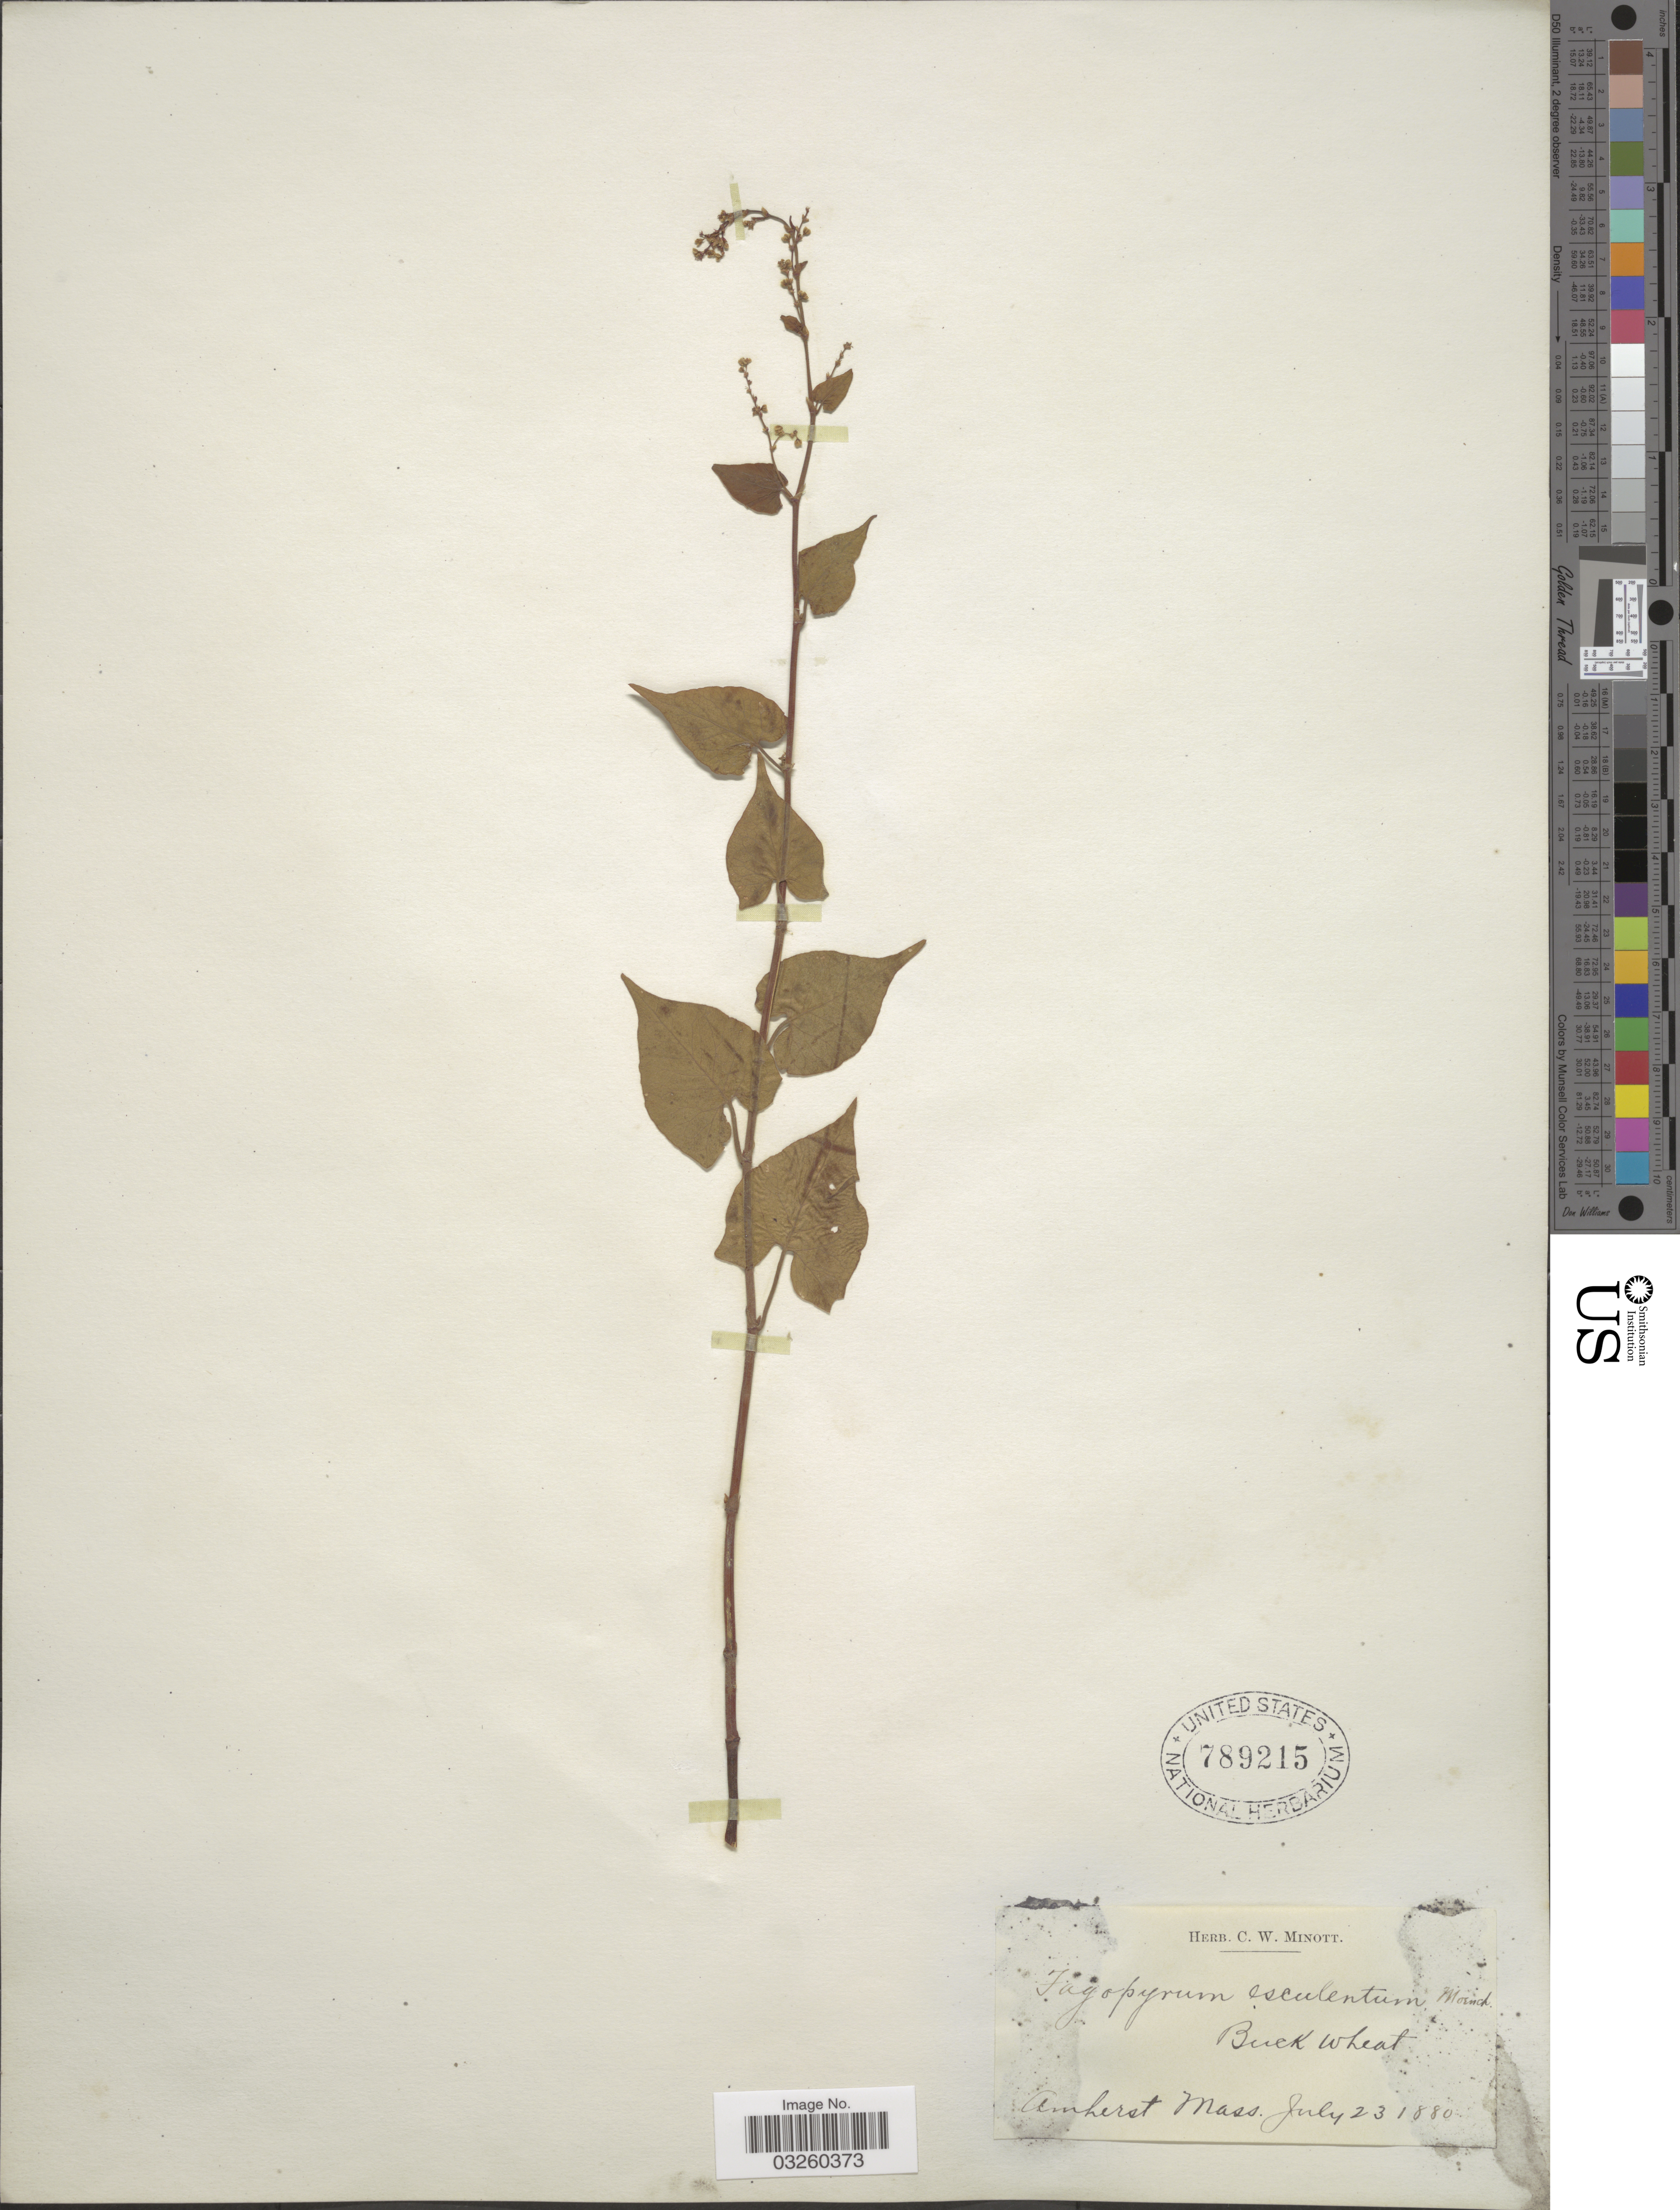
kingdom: Plantae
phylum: Tracheophyta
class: Magnoliopsida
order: Caryophyllales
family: Polygonaceae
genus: Fagopyrum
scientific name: Fagopyrum tataricum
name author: (L.) Gaertn.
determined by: Strong, Mark T., (BOT), Smithsonian Institution - National Museum of Natural History (UNITED STATES)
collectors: ex herb. C. W. Minott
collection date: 1880-07-23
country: United States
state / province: Massachusetts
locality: Amherst.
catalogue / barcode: US 789215